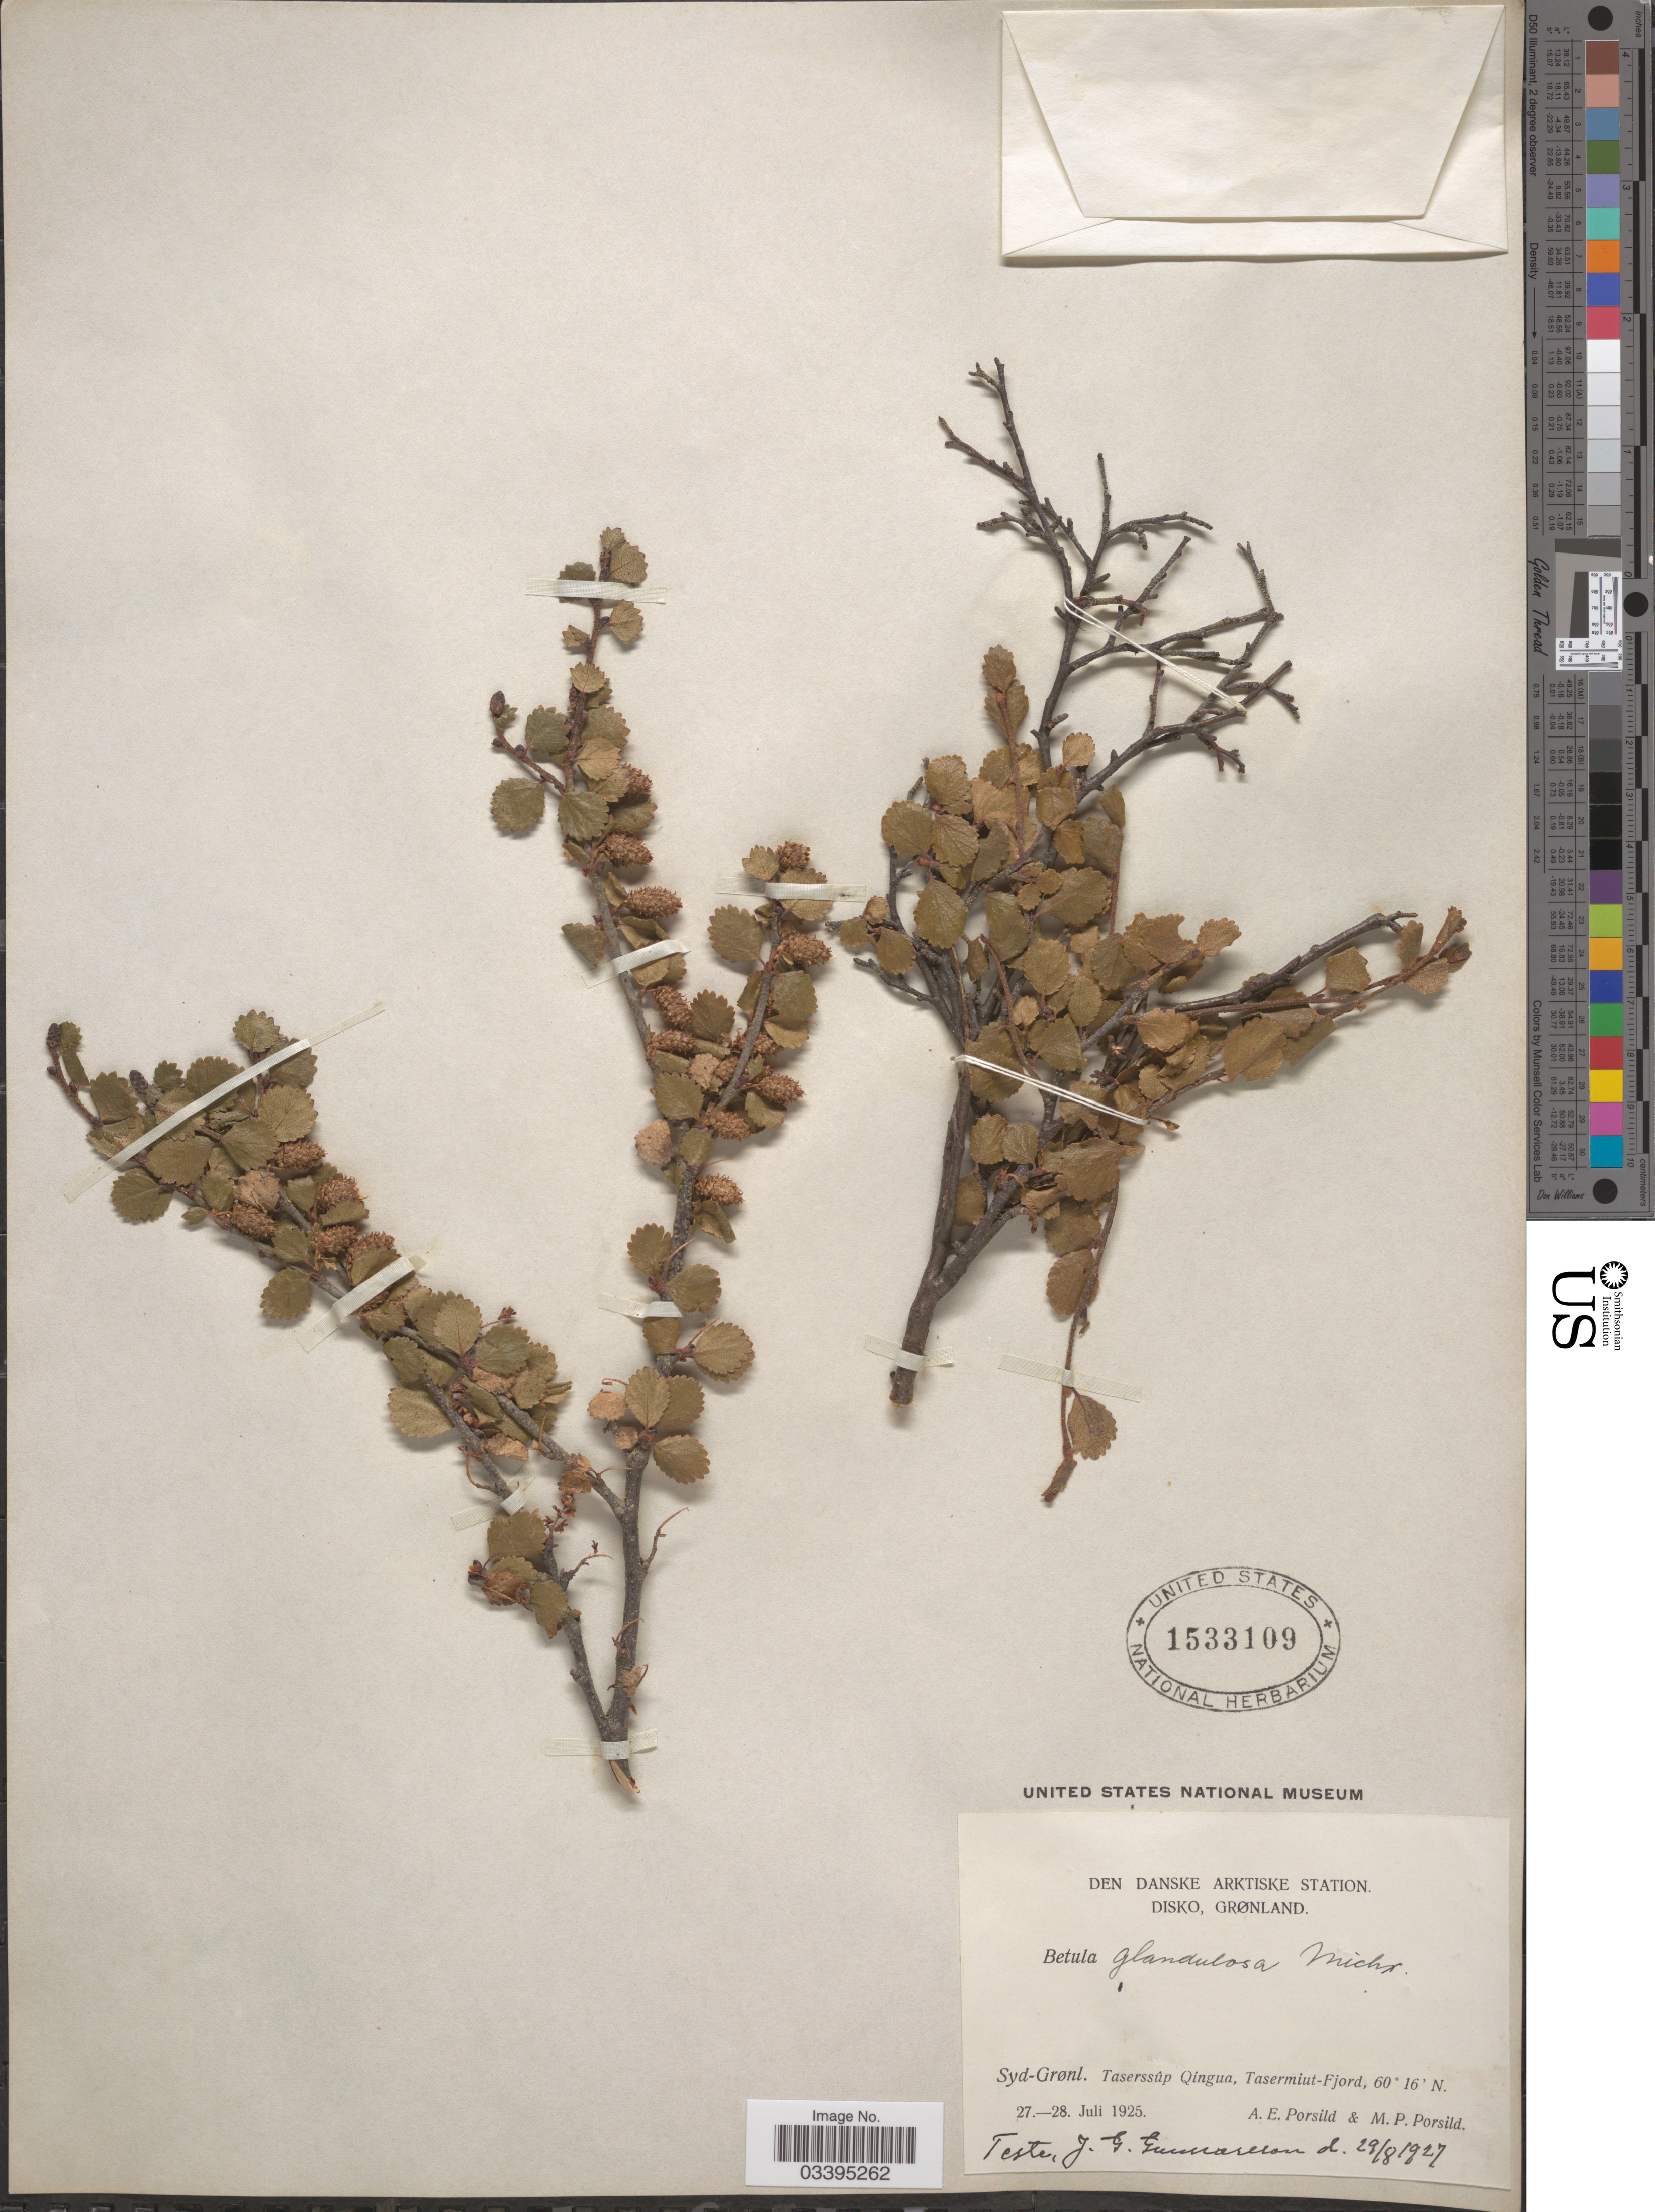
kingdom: Plantae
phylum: Tracheophyta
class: Magnoliopsida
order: Fagales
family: Betulaceae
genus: Betula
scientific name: Betula glandulosa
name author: Michx.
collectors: A. E. Porsild & M. P. Porsild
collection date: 1925-07-27/1925-07-28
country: Greenland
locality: Den Danske Arktiske Station. Disko. [unsure placement] Syd-Grønl. Taserssûp Qingua, Tasermiut-Fjord.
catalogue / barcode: US 1533109